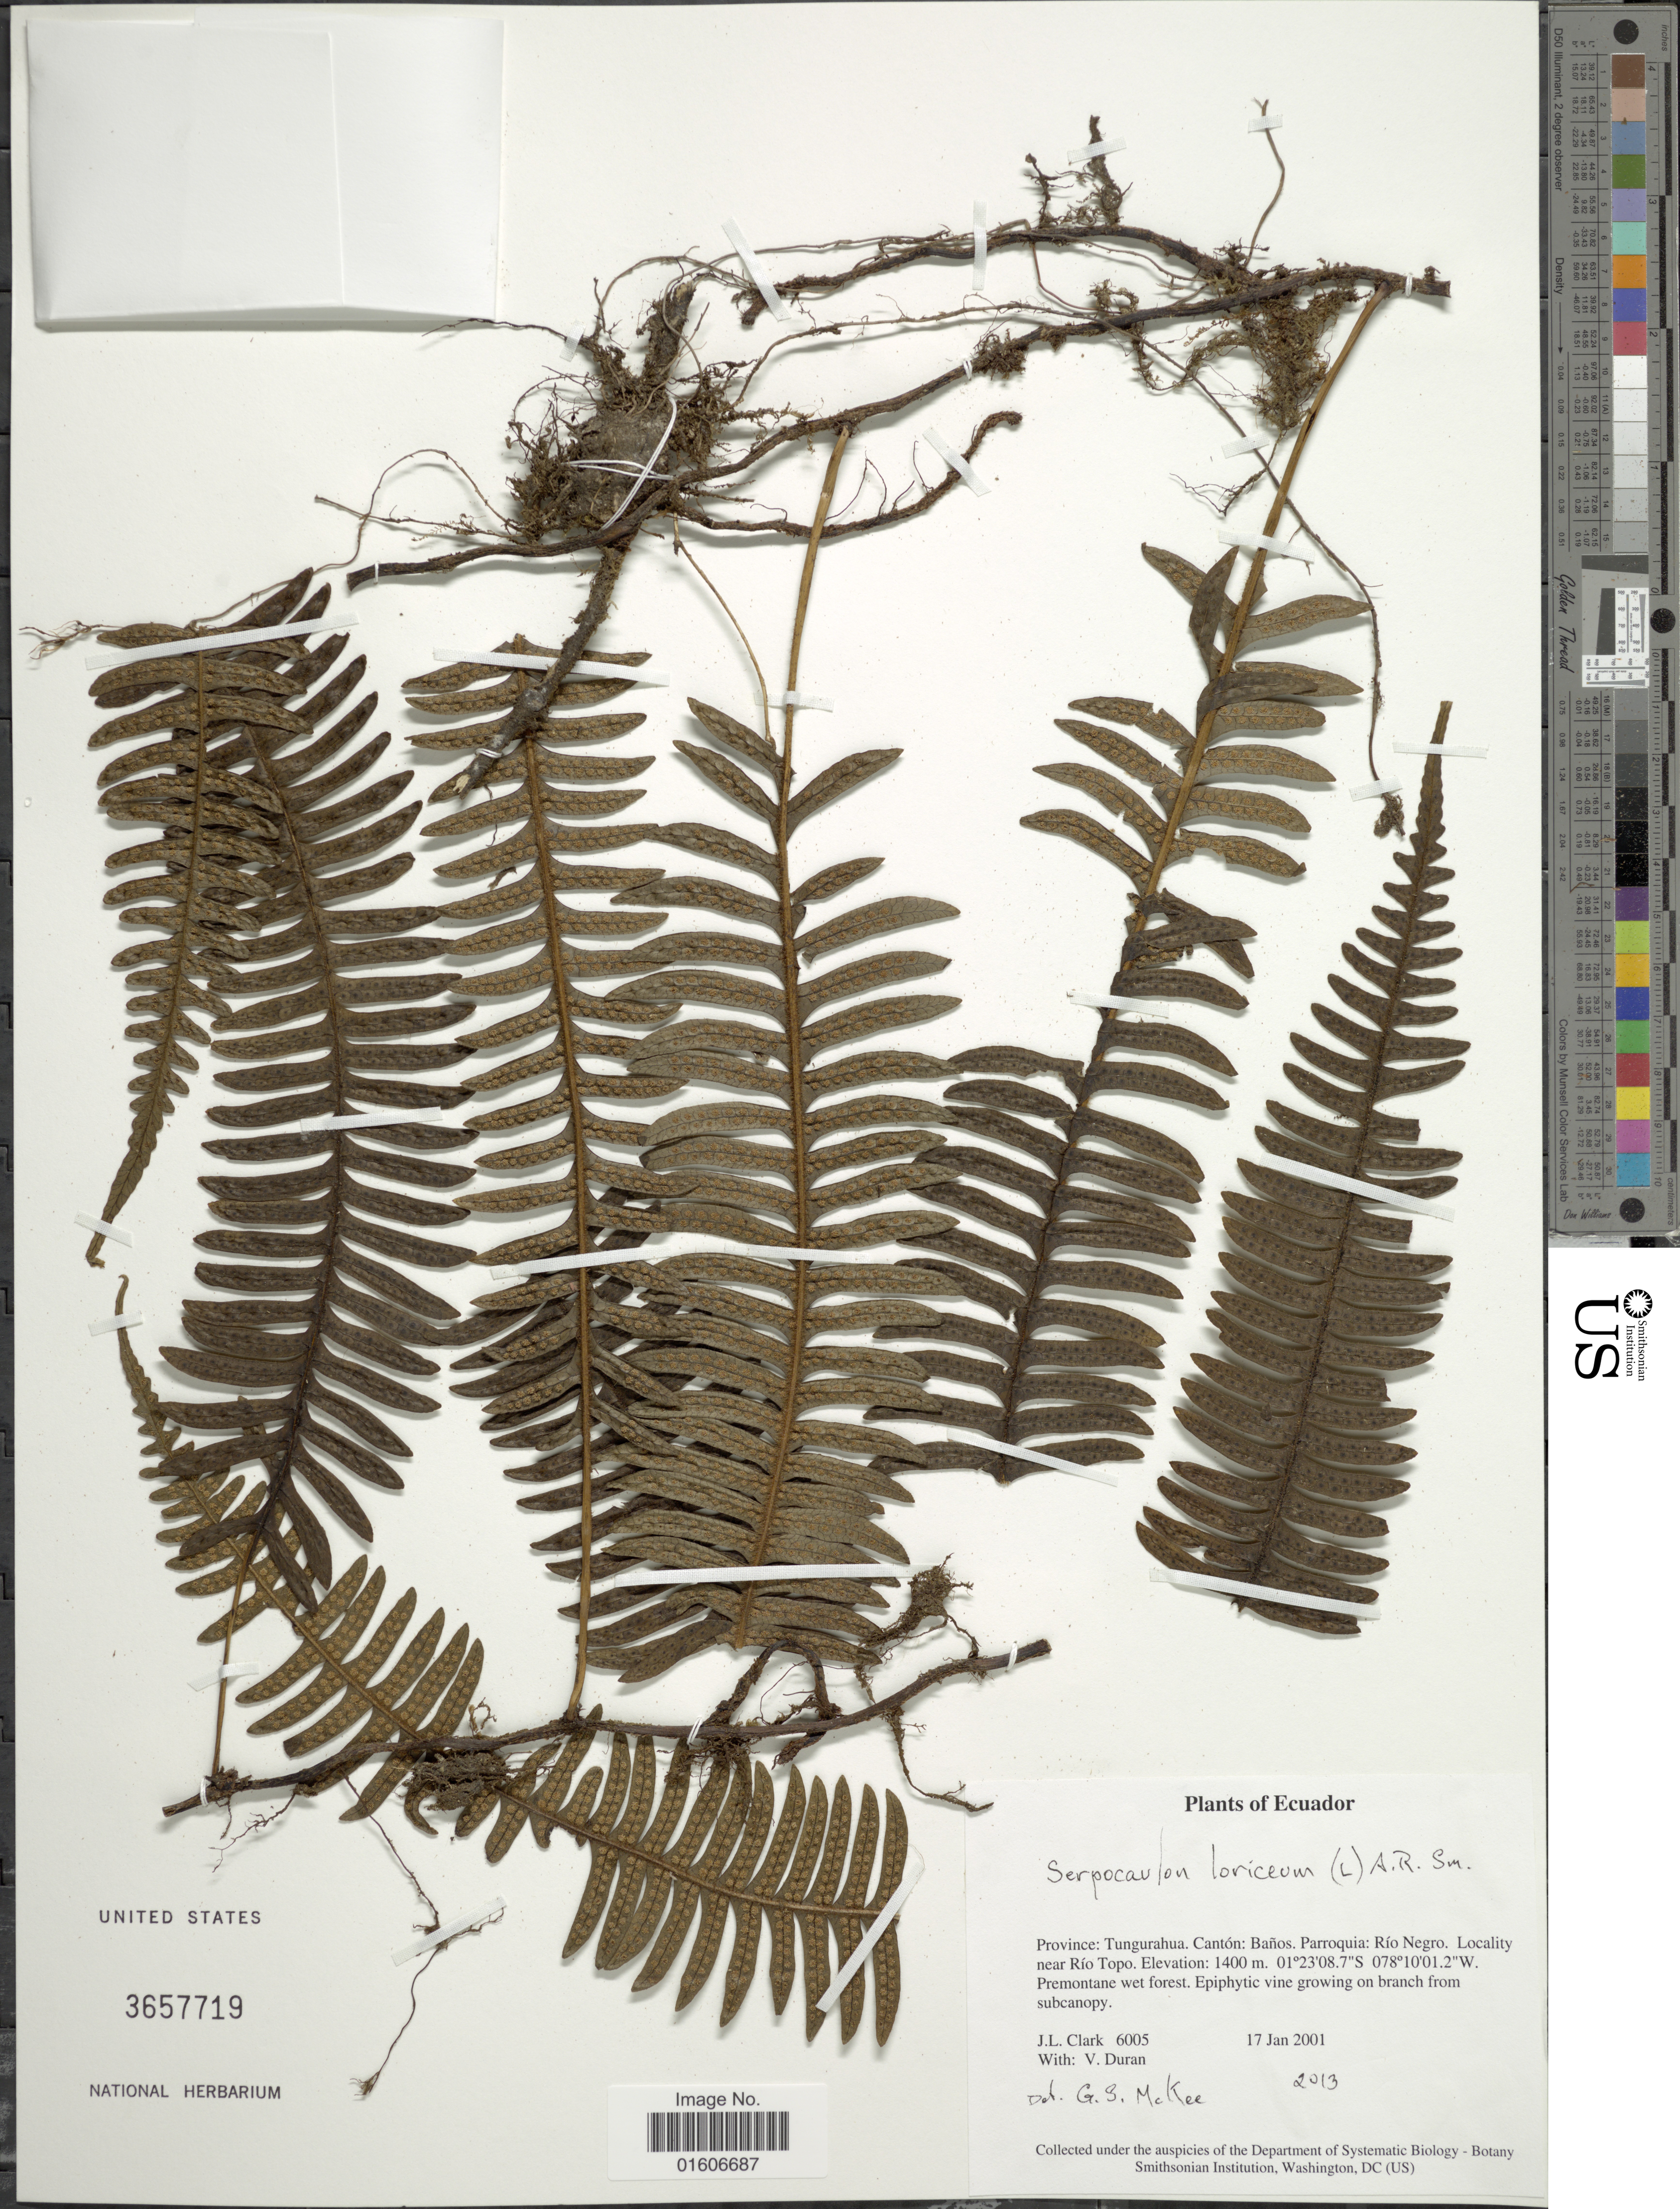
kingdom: Plantae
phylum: Tracheophyta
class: Polypodiopsida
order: Polypodiales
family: Polypodiaceae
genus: Serpocaulon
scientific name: Serpocaulon loriceum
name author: (L.) A.R. Sm.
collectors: J. L. Clark & V. Duran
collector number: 6005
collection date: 2001-01-17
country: Ecuador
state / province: Tungurahua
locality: Cantóm: Baños. Parroquia: Ríp Negro, near Río Topo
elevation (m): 1400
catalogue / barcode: US 3657719